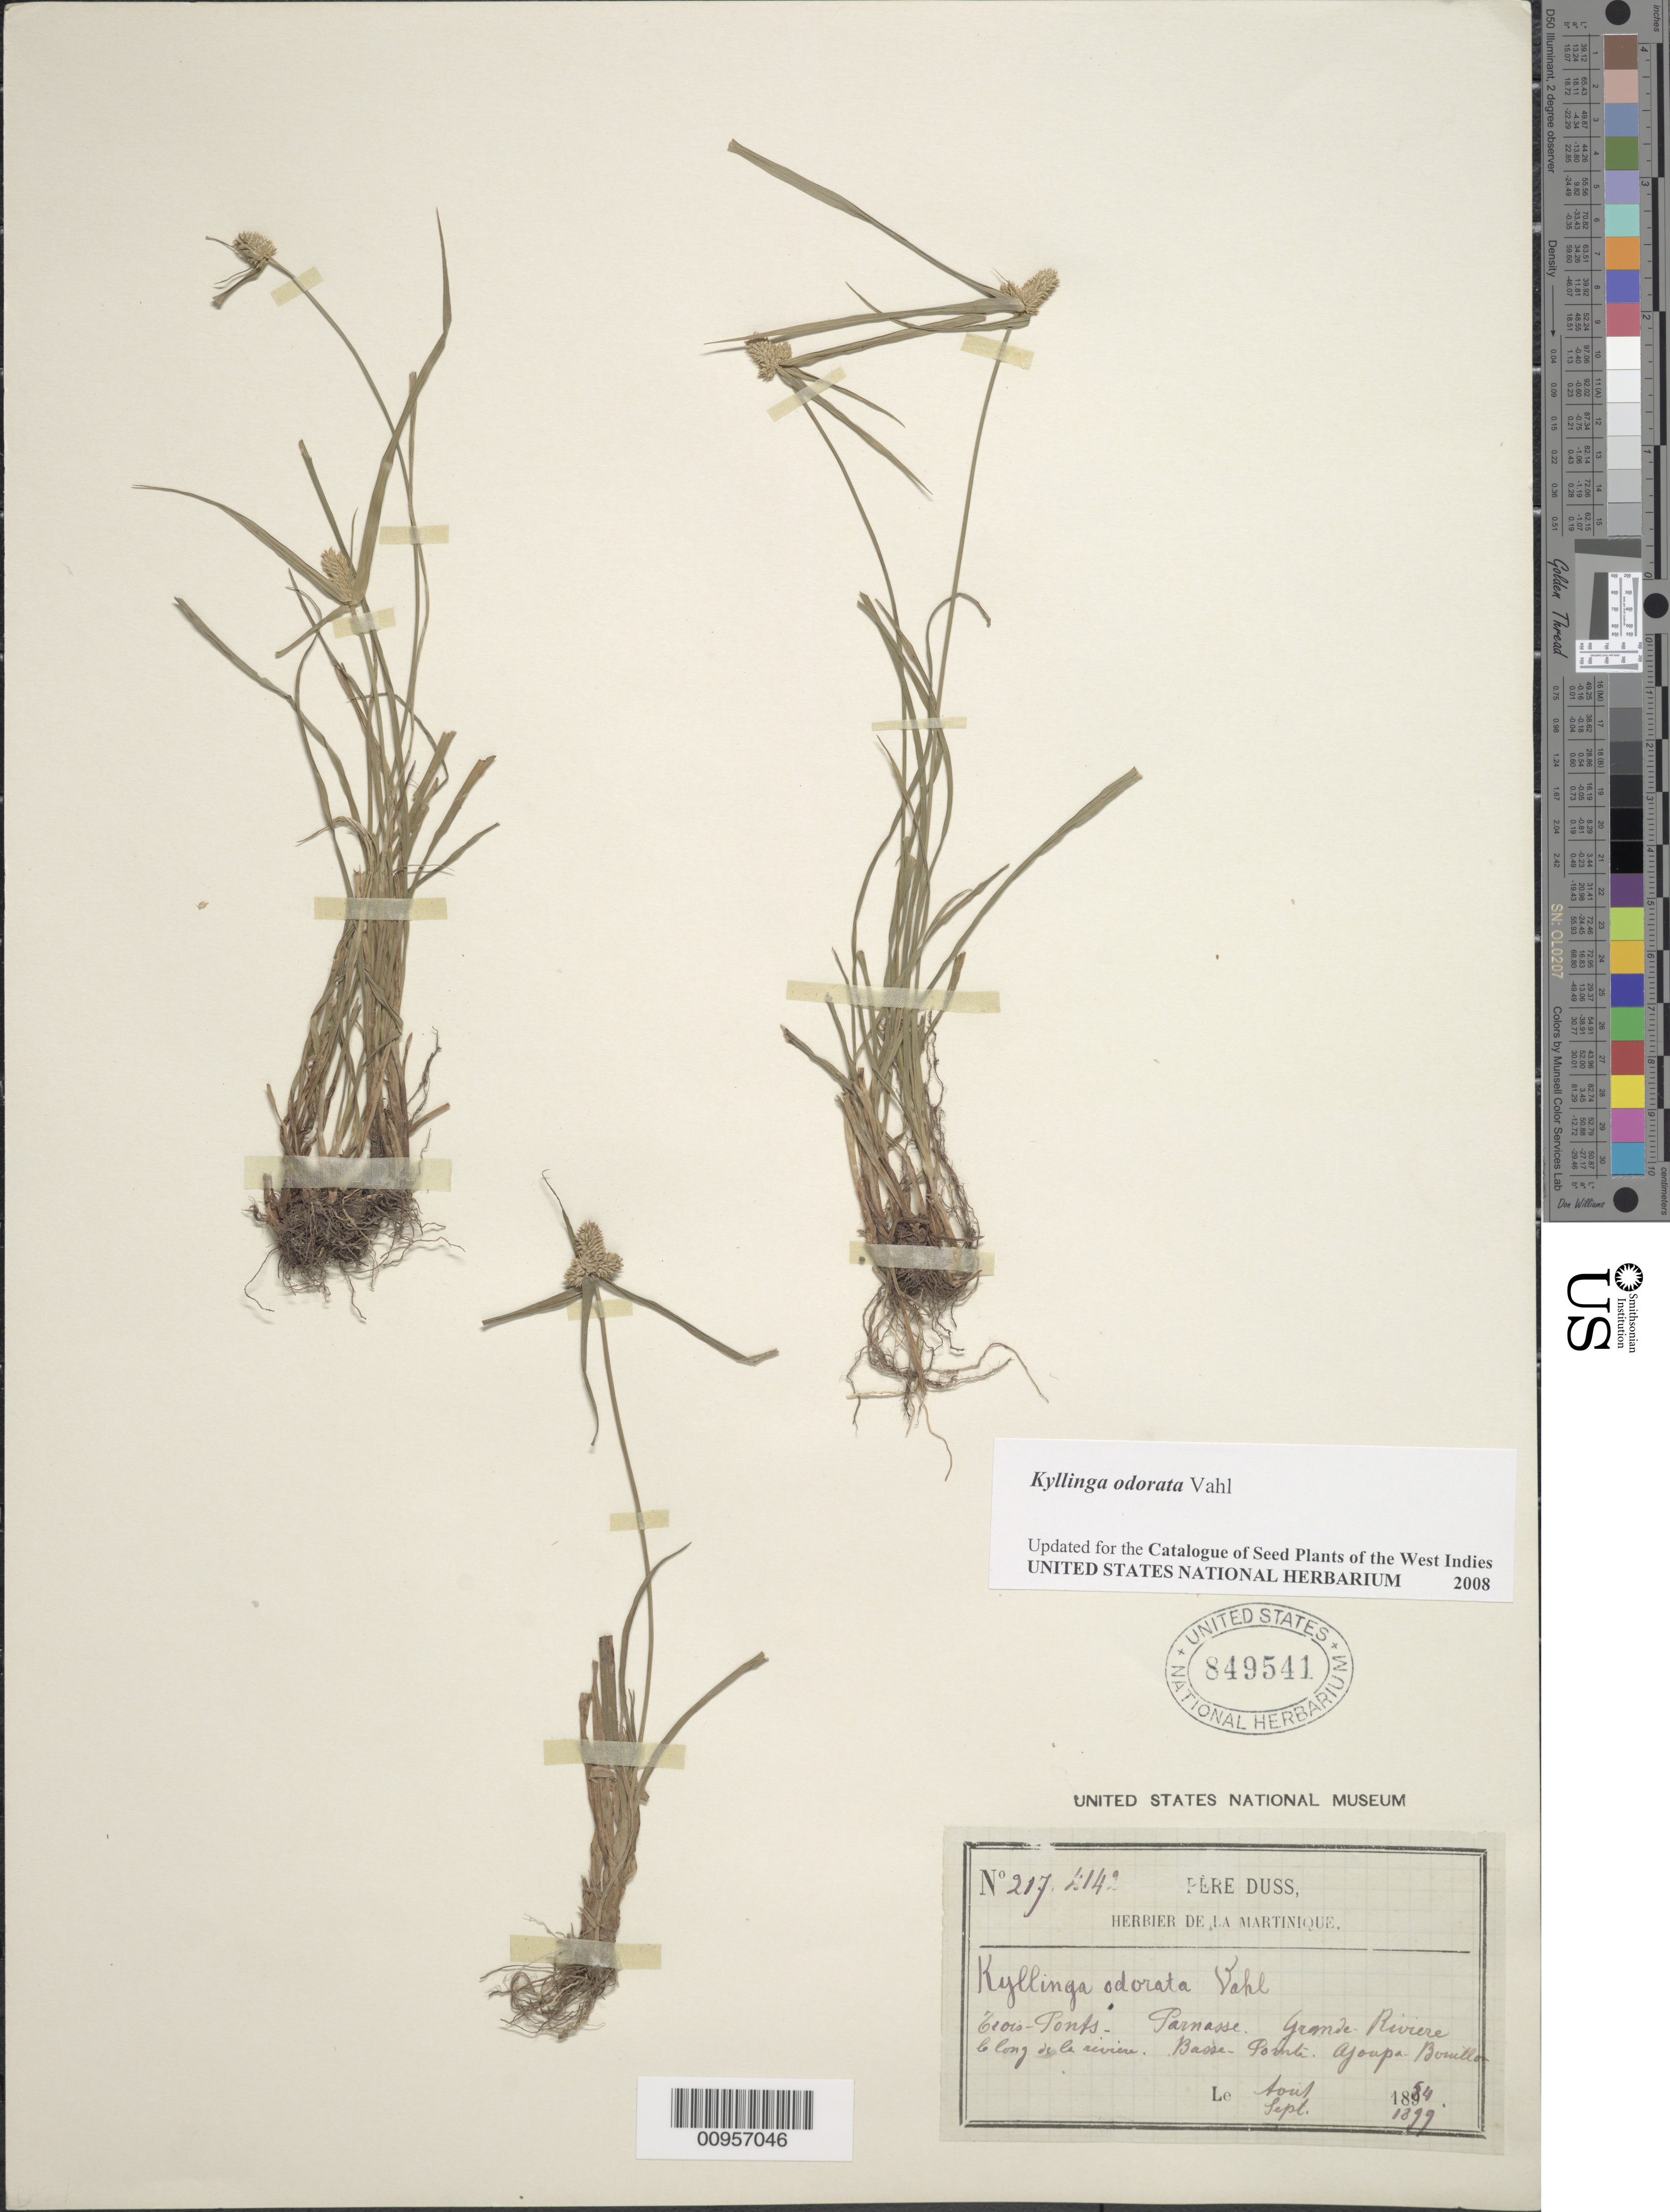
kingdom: Plantae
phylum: Tracheophyta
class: Liliopsida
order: Poales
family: Cyperaceae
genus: Cyperus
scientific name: Cyperus sesquiflorus subsp. sesquiflorus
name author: (Torr.) Mattf. & Kük.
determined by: Strong, M. T., (US), Smithsonian Institution - National Museum of Natural History (UNITED STATES)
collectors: Père Duss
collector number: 217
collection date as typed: Aug 1884 to -- Sep 1899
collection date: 1884-08/1899-09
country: Martinique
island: Martinique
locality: Trois Pitons, Parnasse, Grand Rivière le long de le rivière, Bass Pointe, "Ajoupa, Bousillo"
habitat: Le long de le rivière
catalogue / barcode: US 849541